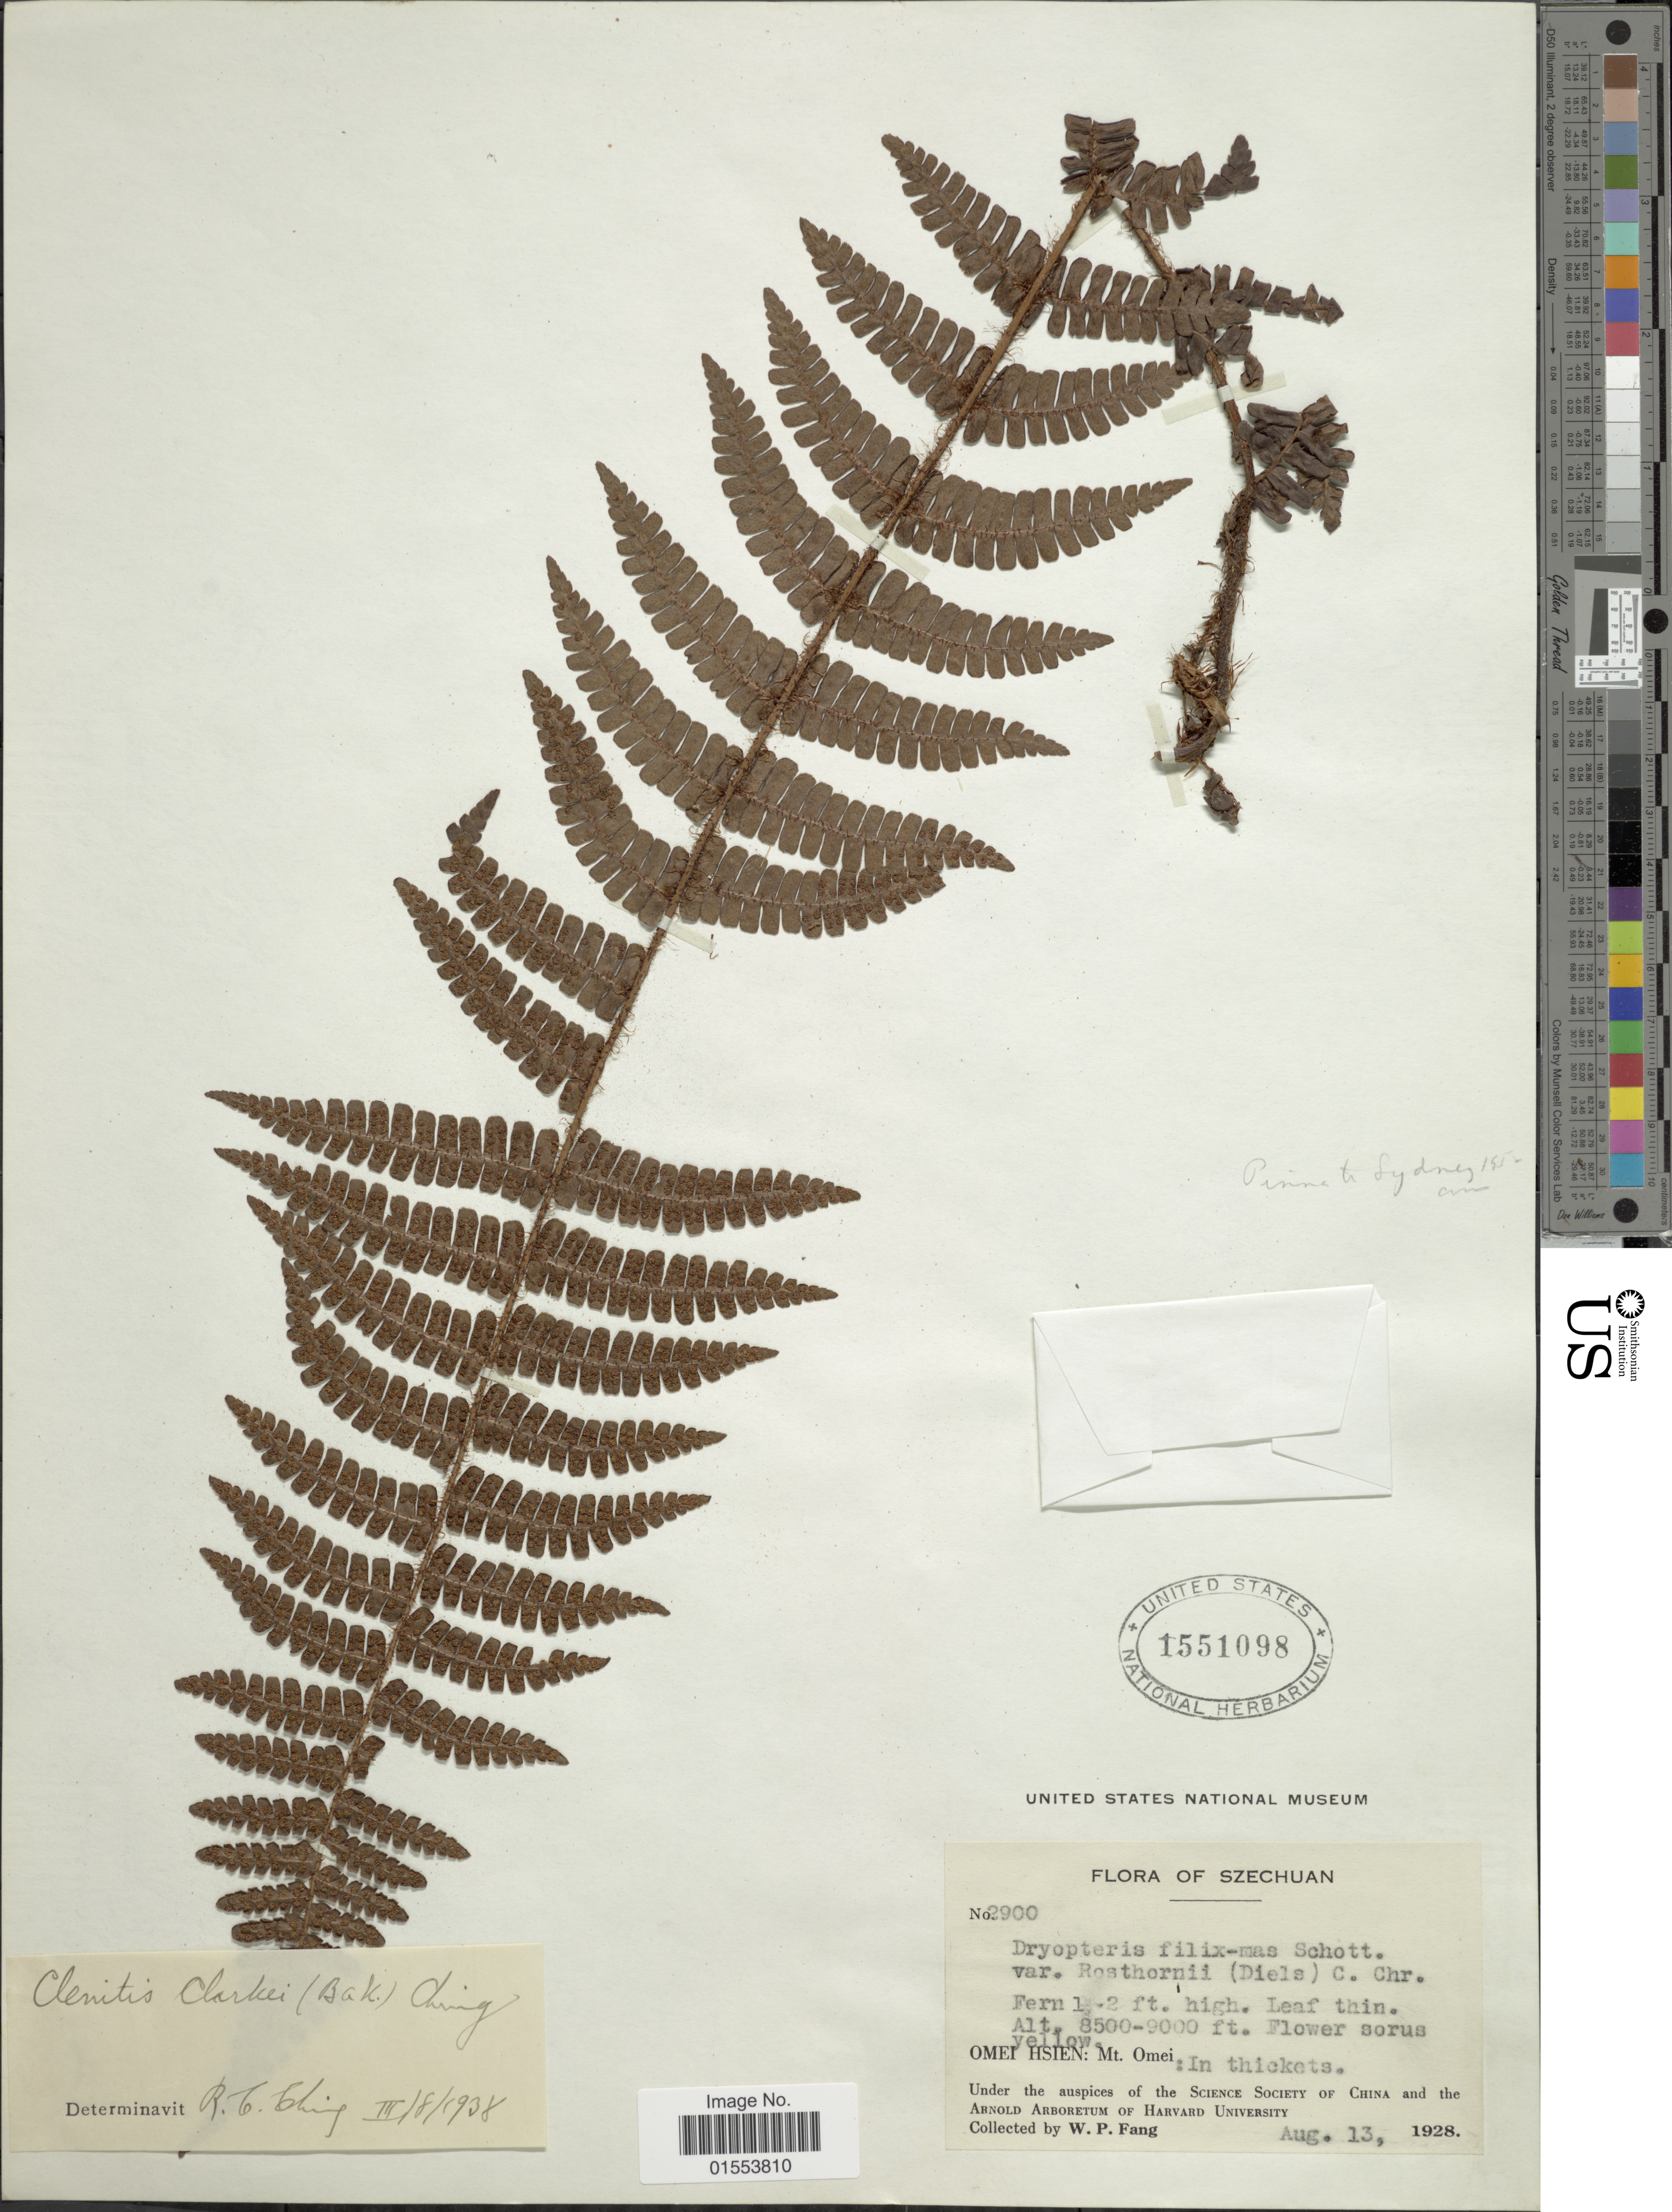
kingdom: Plantae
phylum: Tracheophyta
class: Polypodiopsida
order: Polypodiales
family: Dryopteridaceae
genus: Dryopteris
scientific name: Dryopteris clarkei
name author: (Baker) Kuntze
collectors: W. P. Fang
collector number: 2900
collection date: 1928-08-13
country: China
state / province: Sichuan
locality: Szechuan, Omei Hsien: in thickets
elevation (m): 2591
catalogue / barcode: US 1551098